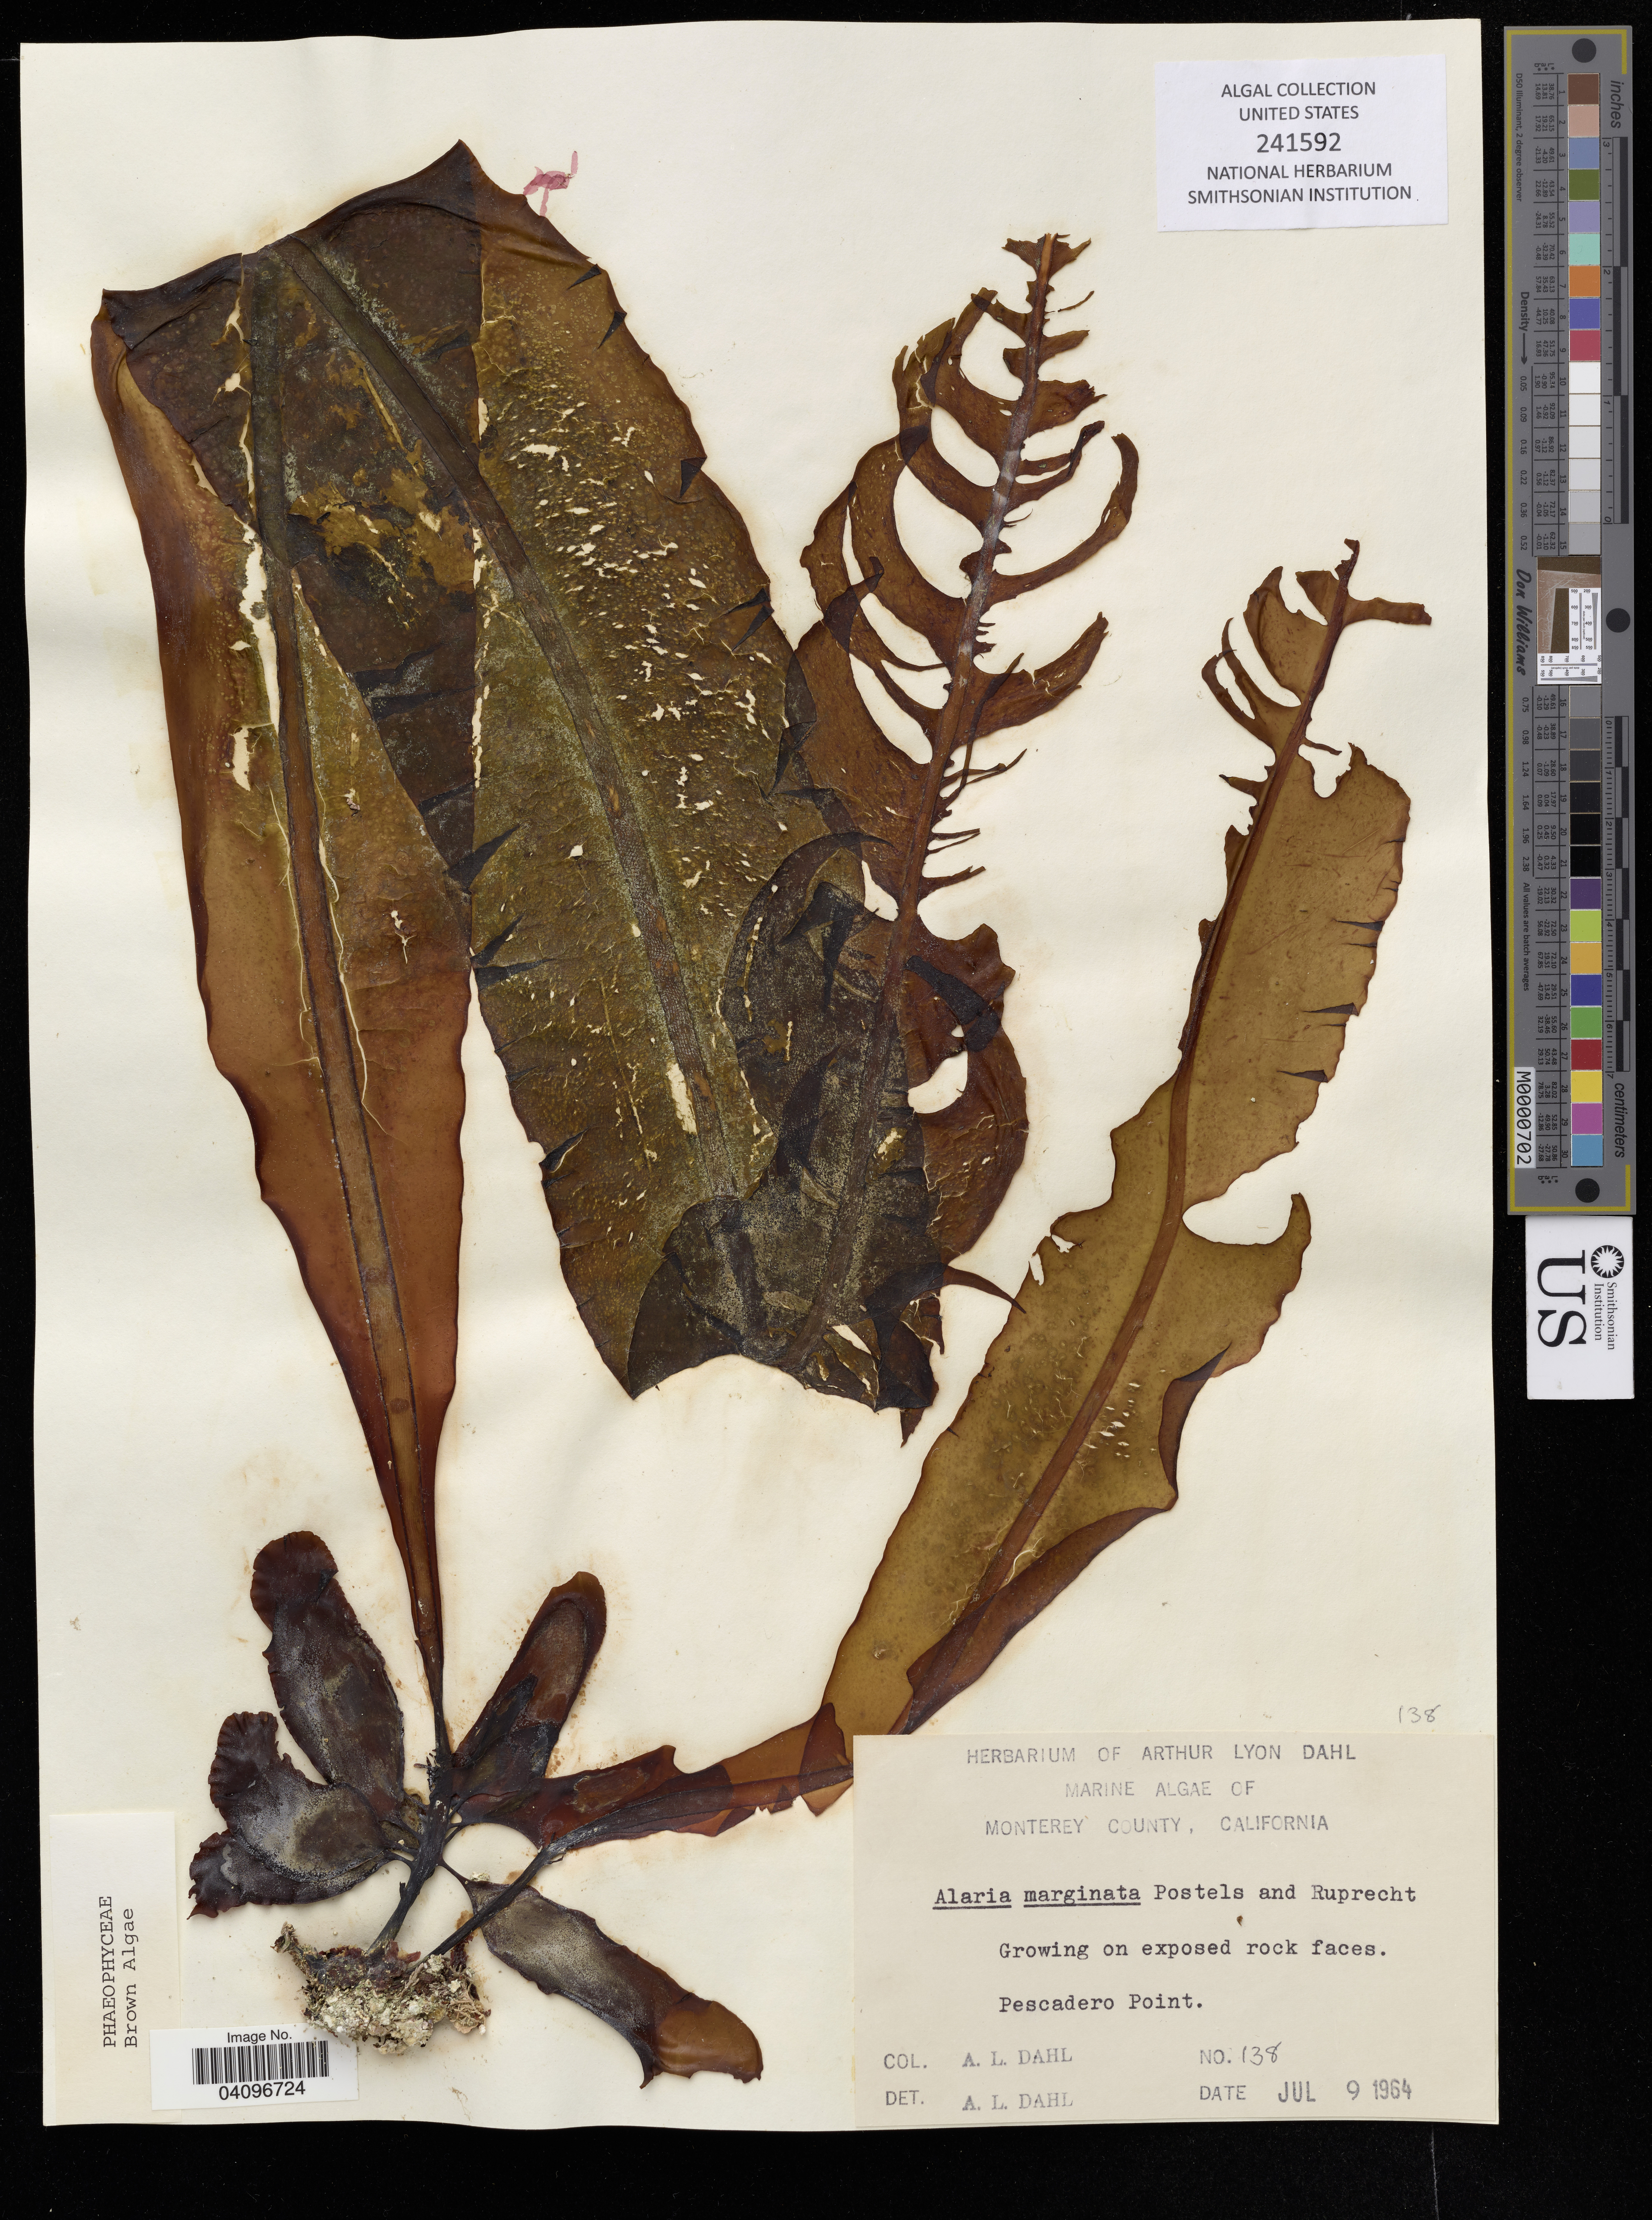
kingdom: Chromista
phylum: Ochrophyta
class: Phaeophyceae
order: Laminariales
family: Alariaceae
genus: Alaria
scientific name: Alaria marginata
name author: Ruiz & Pav.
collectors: A. Dahl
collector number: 138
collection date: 1964-07-09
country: United States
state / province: California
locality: Monterey County. Pescadero Point.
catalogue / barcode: US 241592